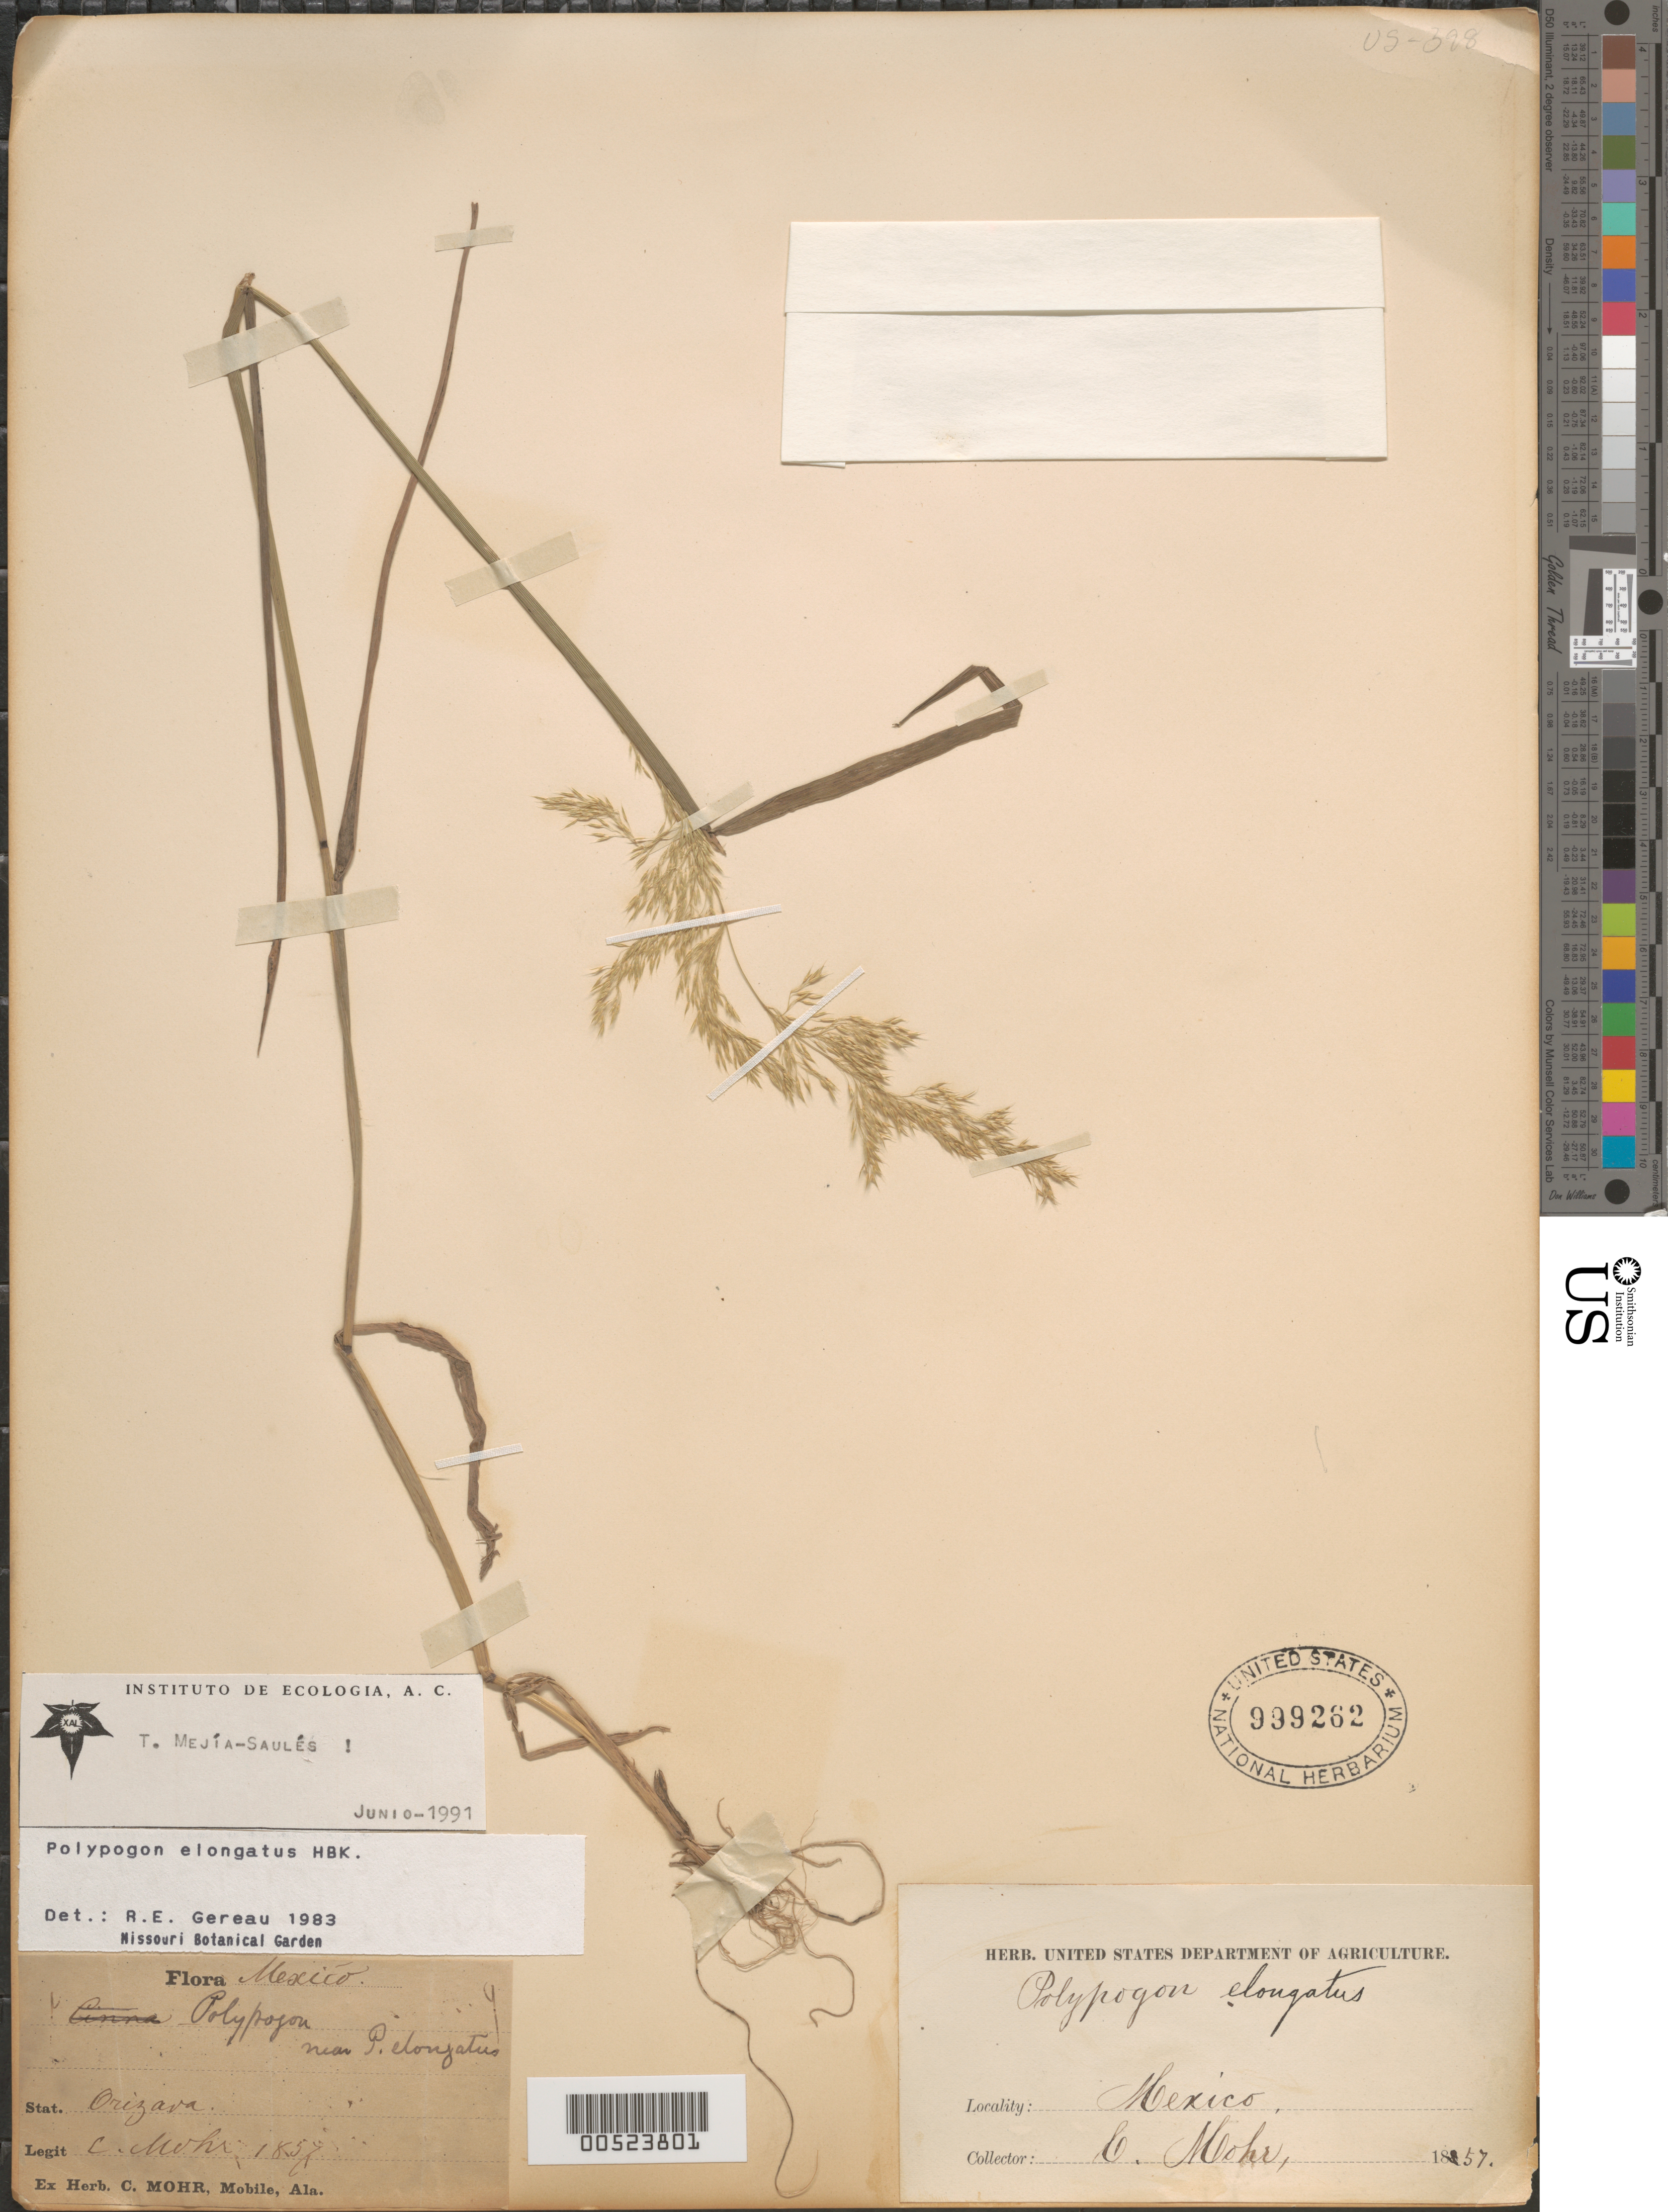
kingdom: Plantae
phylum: Tracheophyta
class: Liliopsida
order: Poales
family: Poaceae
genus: Chaetotropis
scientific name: Chaetotropis elongata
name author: (Kunth) Björkman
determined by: Poaceae Reorganization Project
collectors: C. T. Mohr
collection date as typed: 1857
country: Mexico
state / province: Veracruz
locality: Orizaba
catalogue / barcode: US 999262